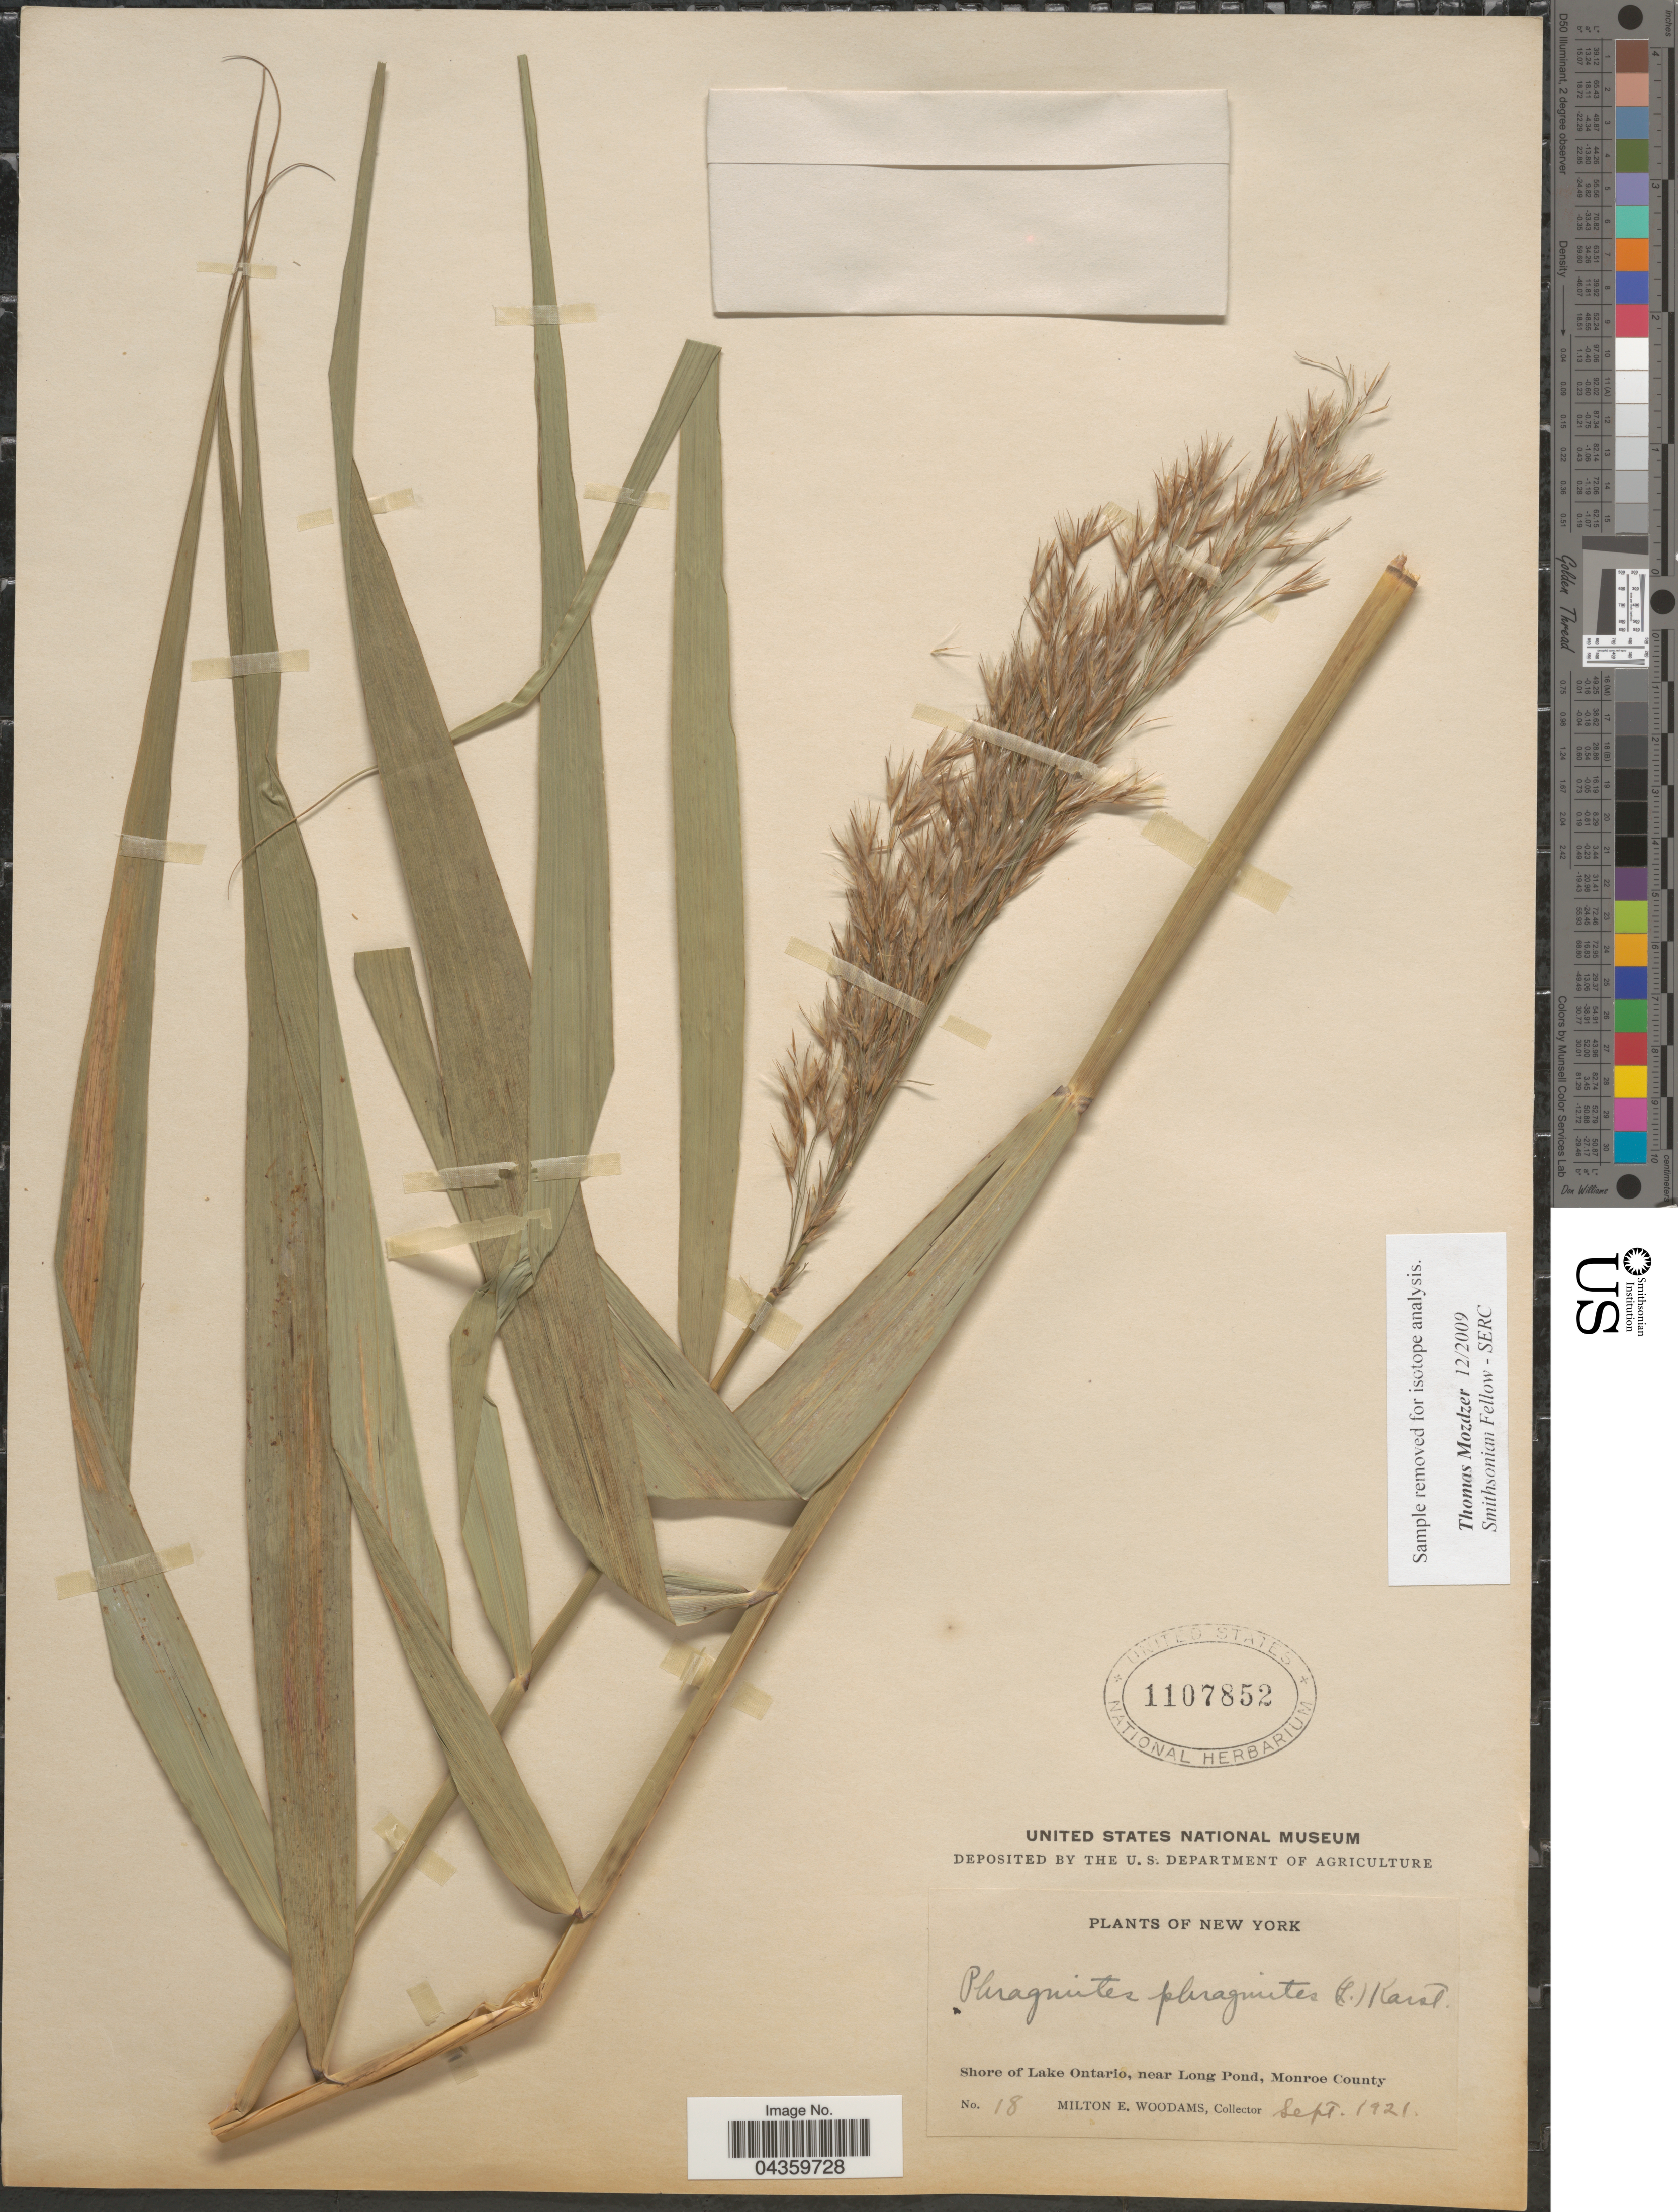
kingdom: Plantae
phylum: Tracheophyta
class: Liliopsida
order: Poales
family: Poaceae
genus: Phragmites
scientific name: Phragmites australis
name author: (Cav.) Trin. ex Steud.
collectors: M. Woodams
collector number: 18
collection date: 1921-09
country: United States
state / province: New York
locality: Shore of Lake Ontario, near Long Pond, Monroe County.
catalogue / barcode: US 1107852